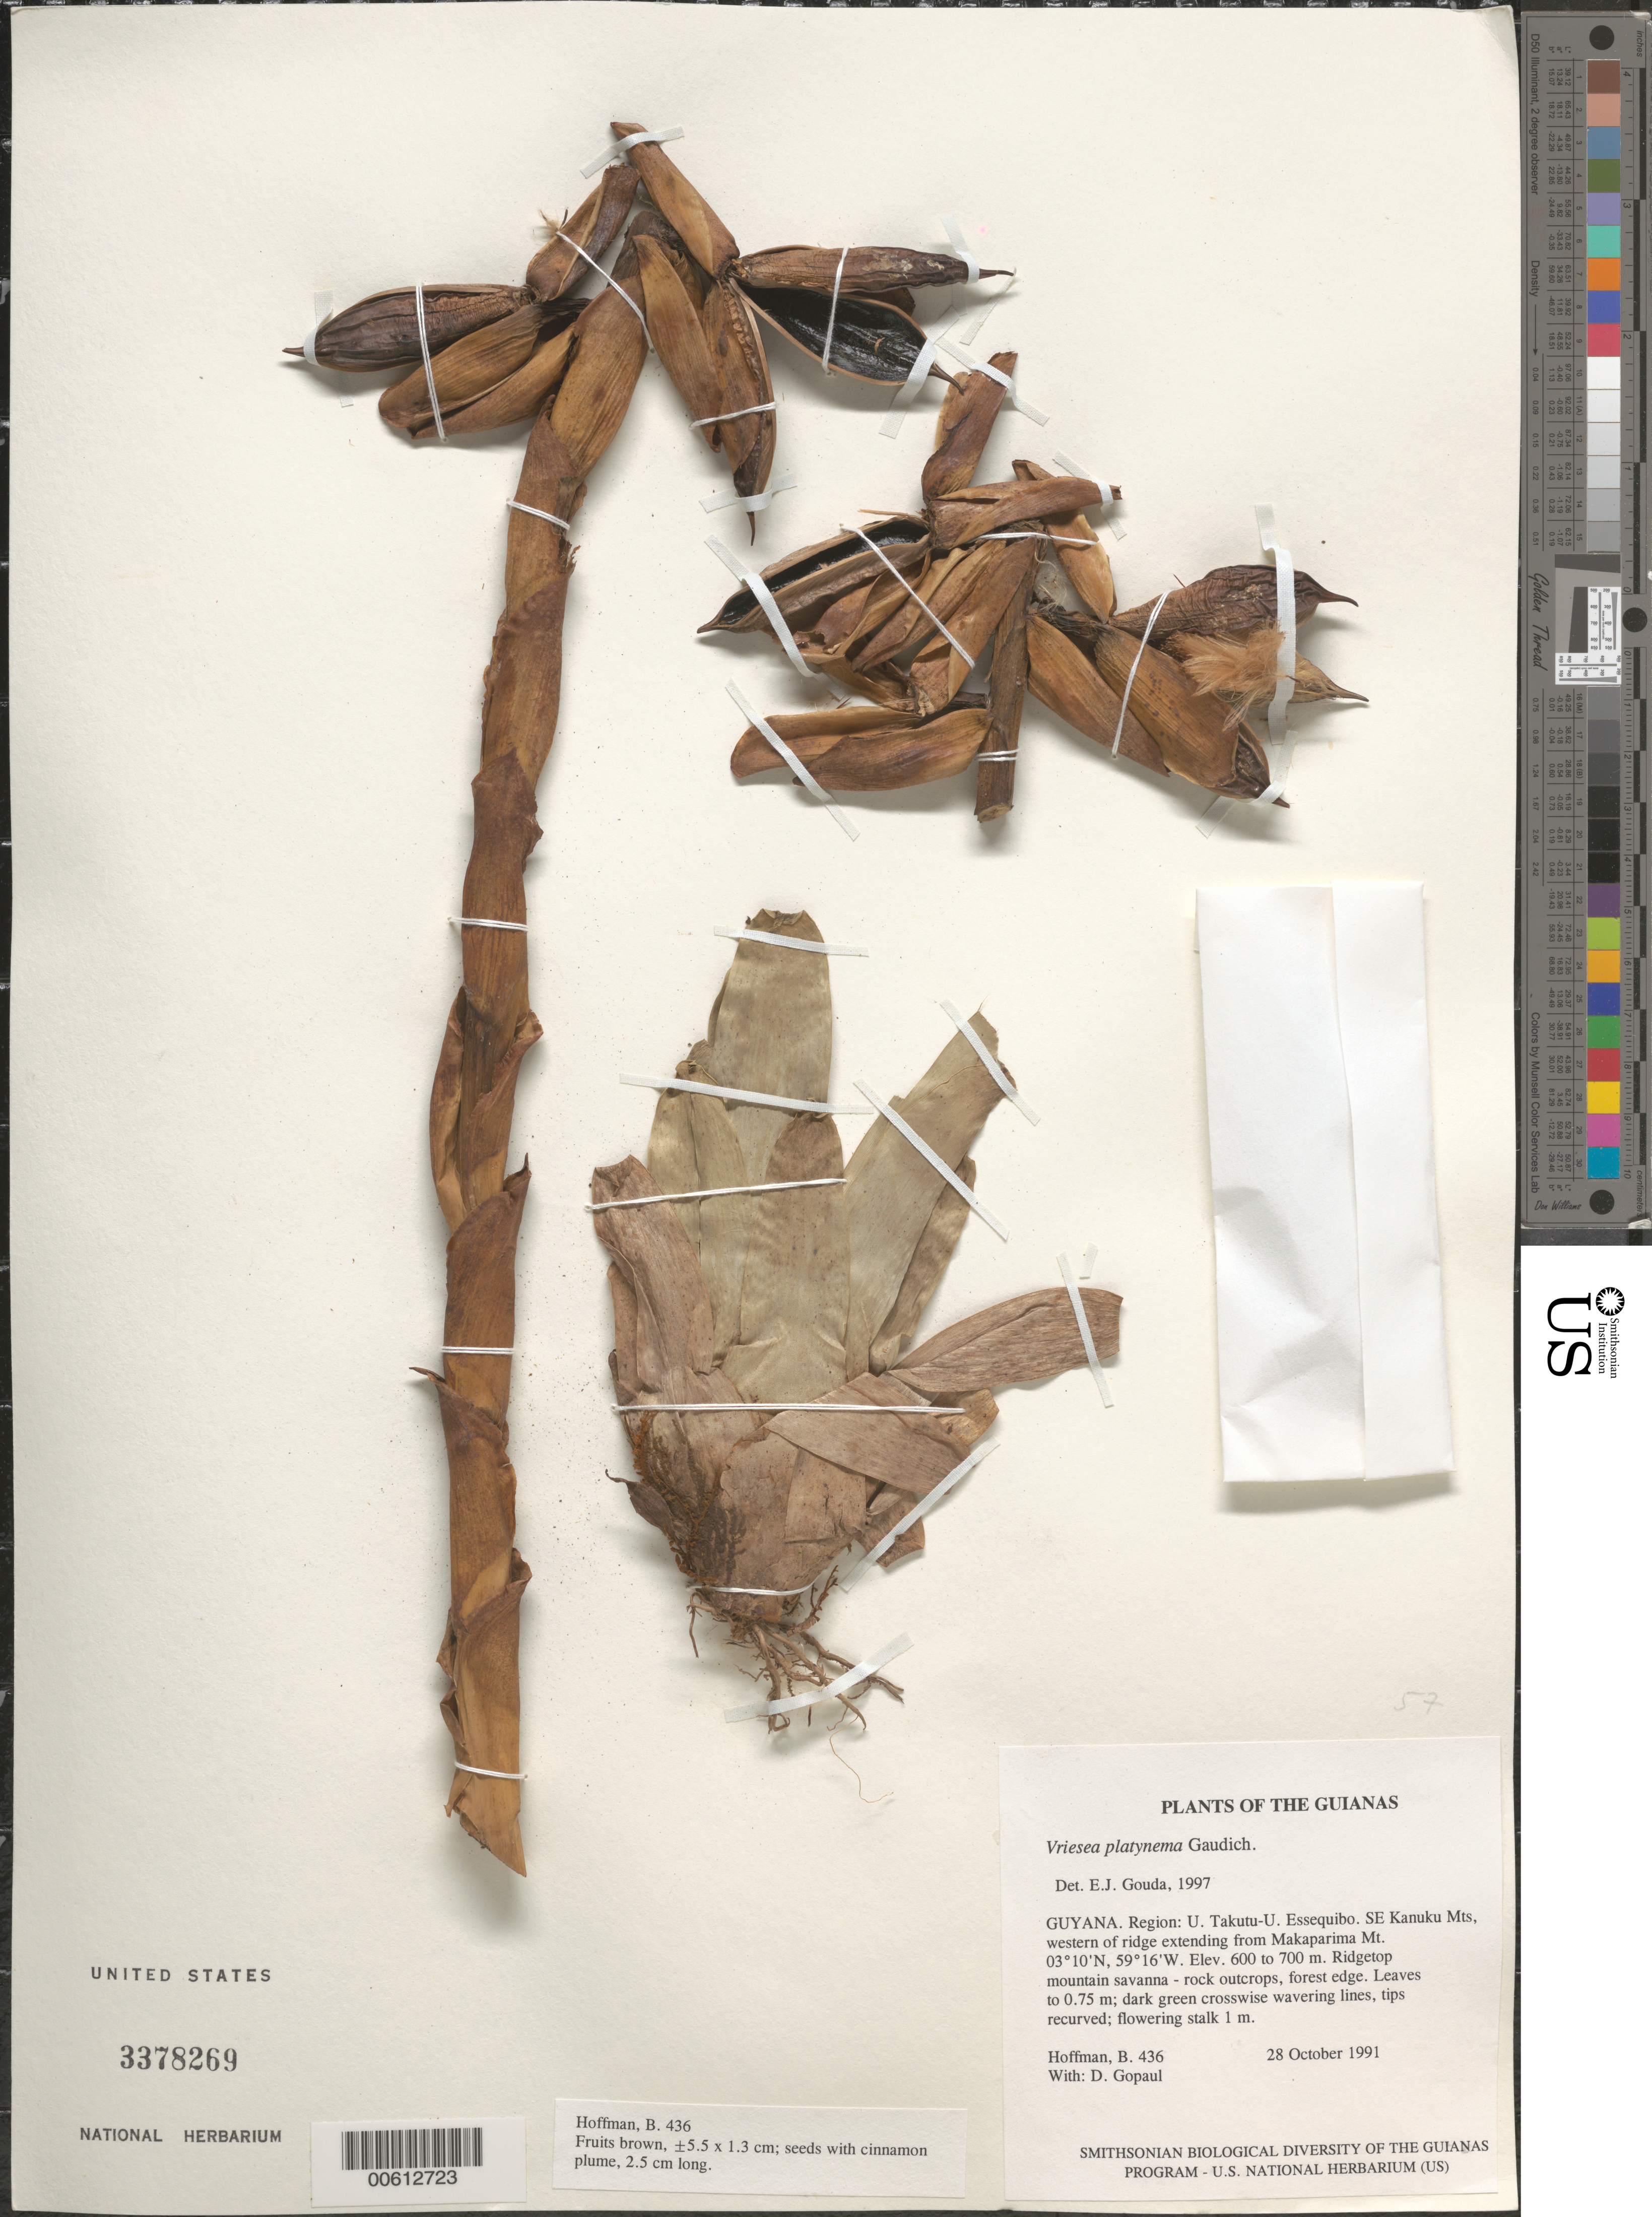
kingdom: Plantae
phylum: Tracheophyta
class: Liliopsida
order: Poales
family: Bromeliaceae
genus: Vriesea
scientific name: Vriesea platynema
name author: Gaudich.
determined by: Gouda, E. J.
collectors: B. Hoffman & D. Gopaul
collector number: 436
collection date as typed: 28 October 1991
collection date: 1991-10-28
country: Guyana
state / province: U. Takutu-U. Essequibo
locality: SE Kanuku Mts; western end of ridge extending from Makaparima Mountain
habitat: Ridgetop mountain savanna - rock outcrops, forest edge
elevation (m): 600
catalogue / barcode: US 3378269